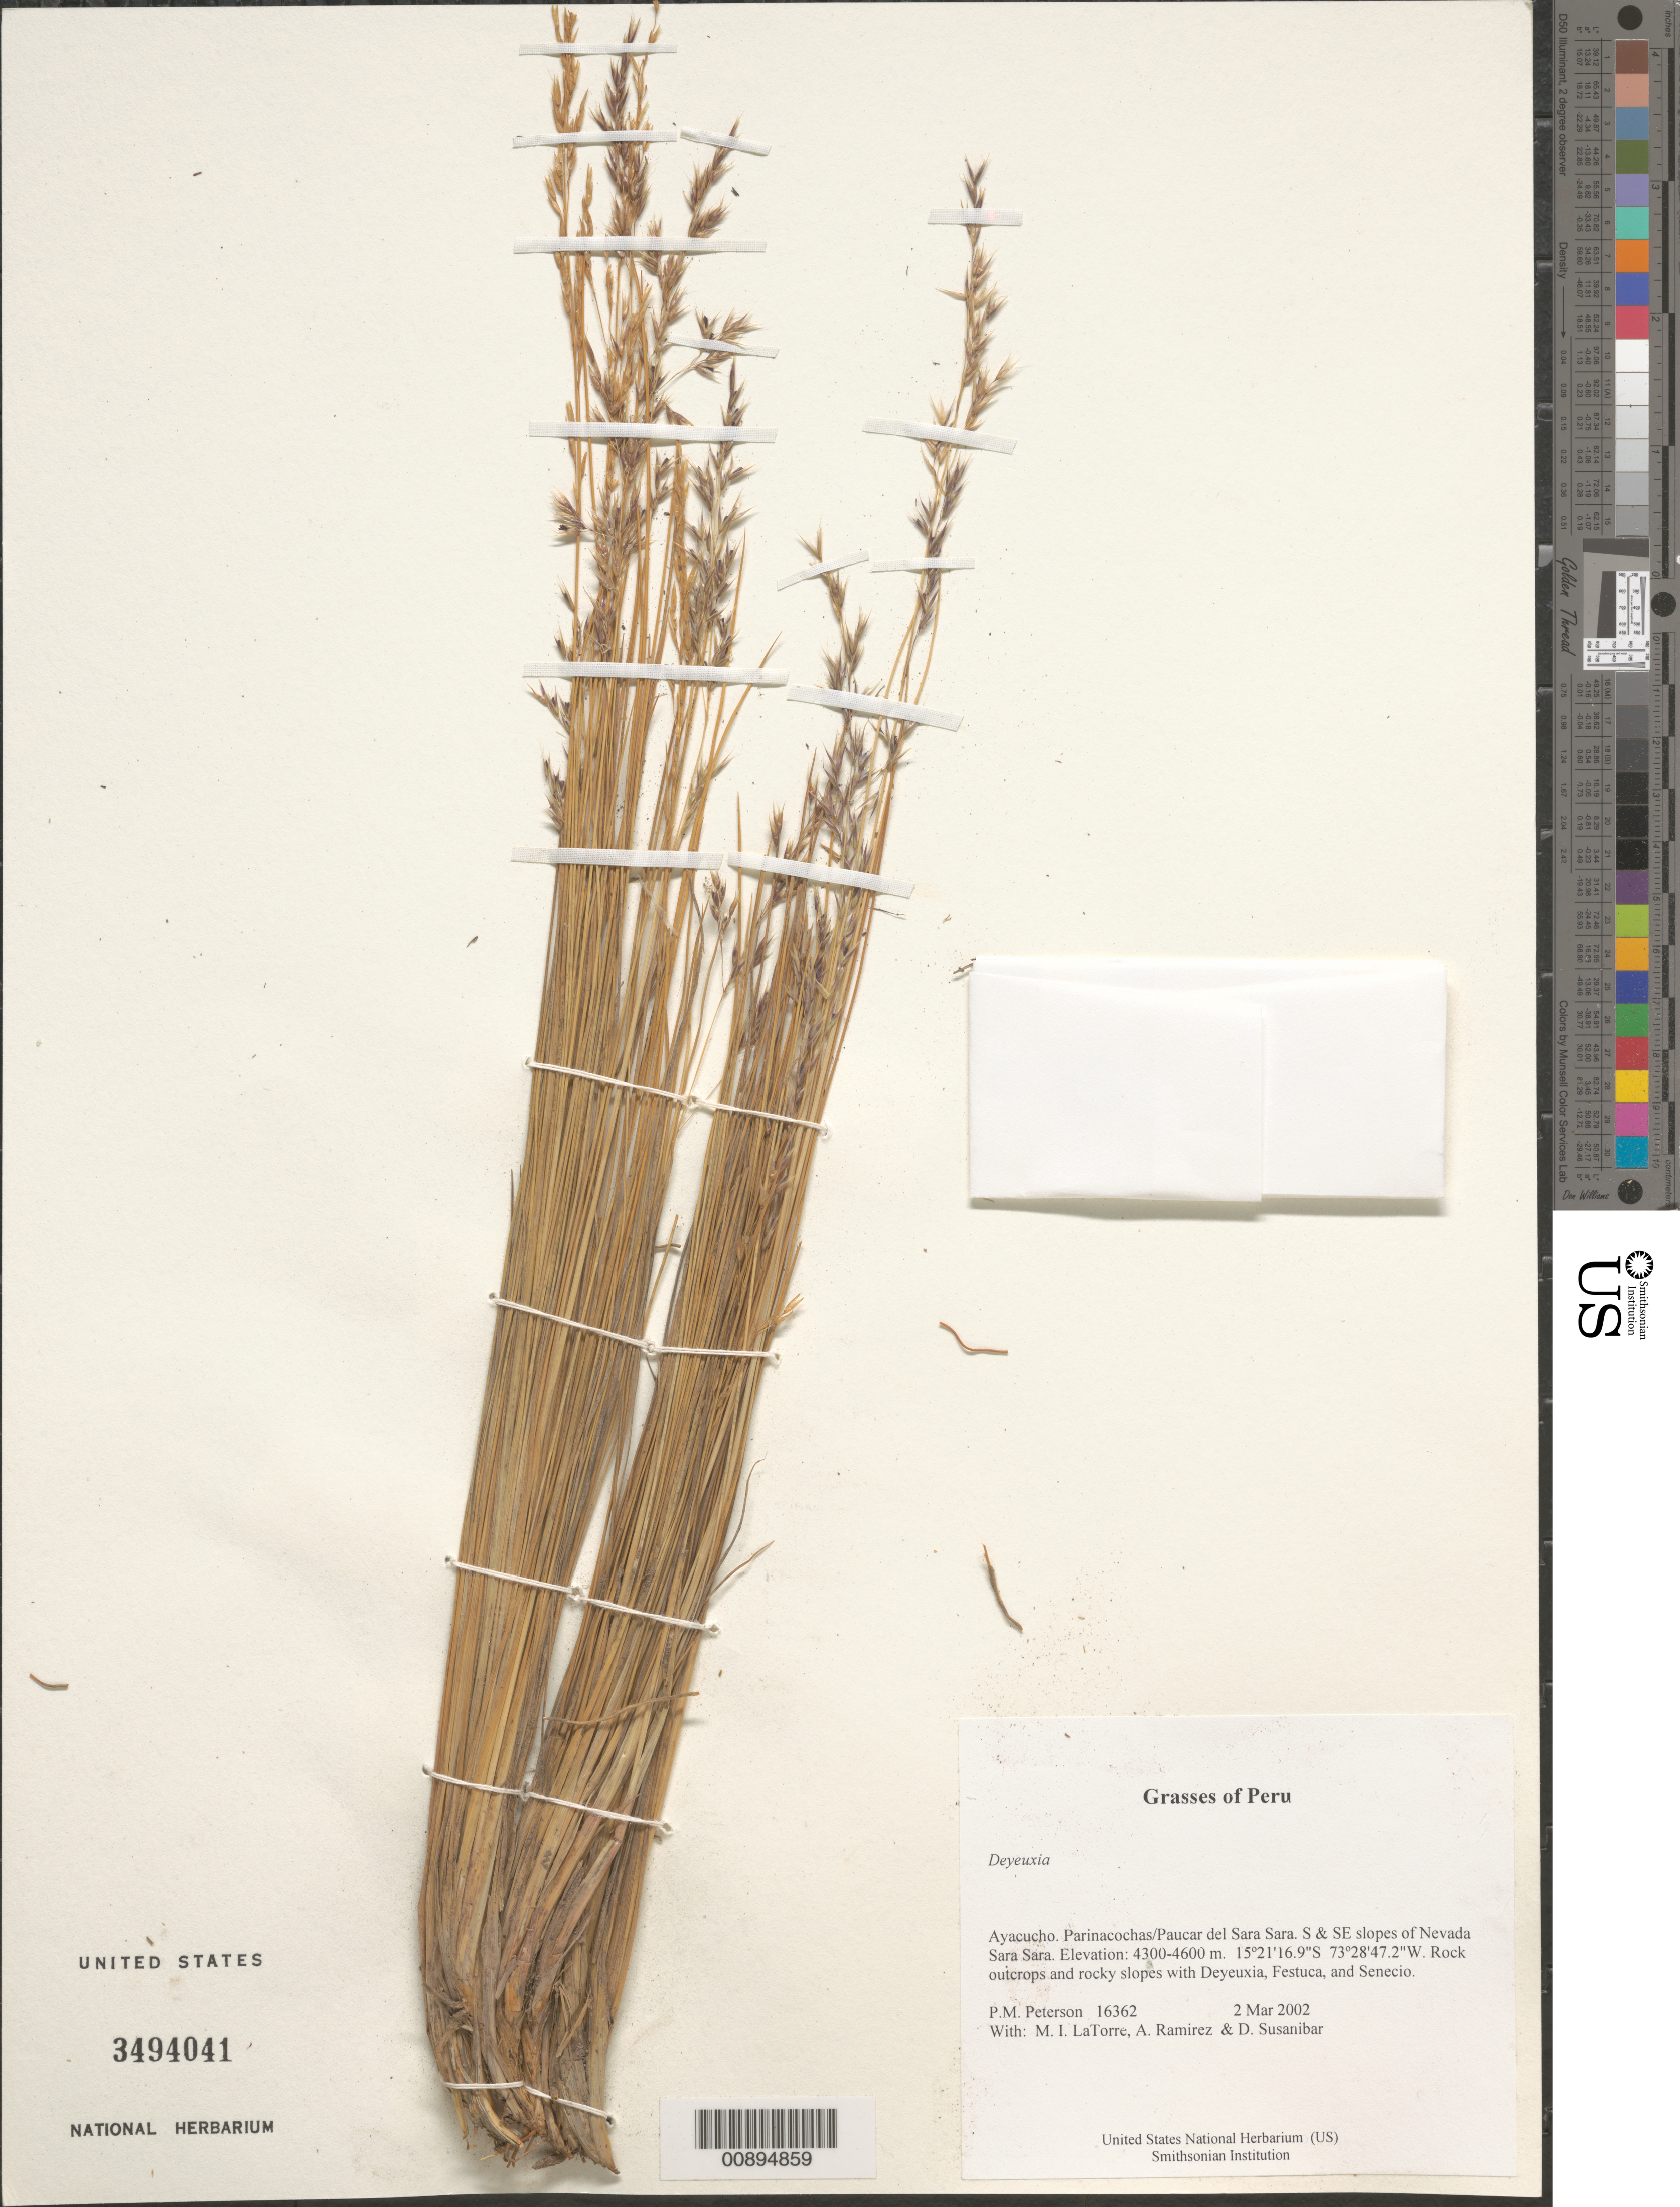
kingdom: Plantae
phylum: Tracheophyta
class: Liliopsida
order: Poales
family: Poaceae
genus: Calamagrostis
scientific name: Calamagrostis sp.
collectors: P. M. Peterson, M. I. La Torre, A. Ramírez & D. Susanibar Cruz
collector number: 16362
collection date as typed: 02 Mar 2002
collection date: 2002-03-02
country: Peru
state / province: Ayacucho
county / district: Parinacochas/Paucar del Sara Sara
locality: S & SE slopes of Nevada Sara Sara.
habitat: Rock outcrops and rocky slopes with ~Deyeuxia, Festuca, and Senecio~.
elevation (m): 4300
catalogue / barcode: US 3494041